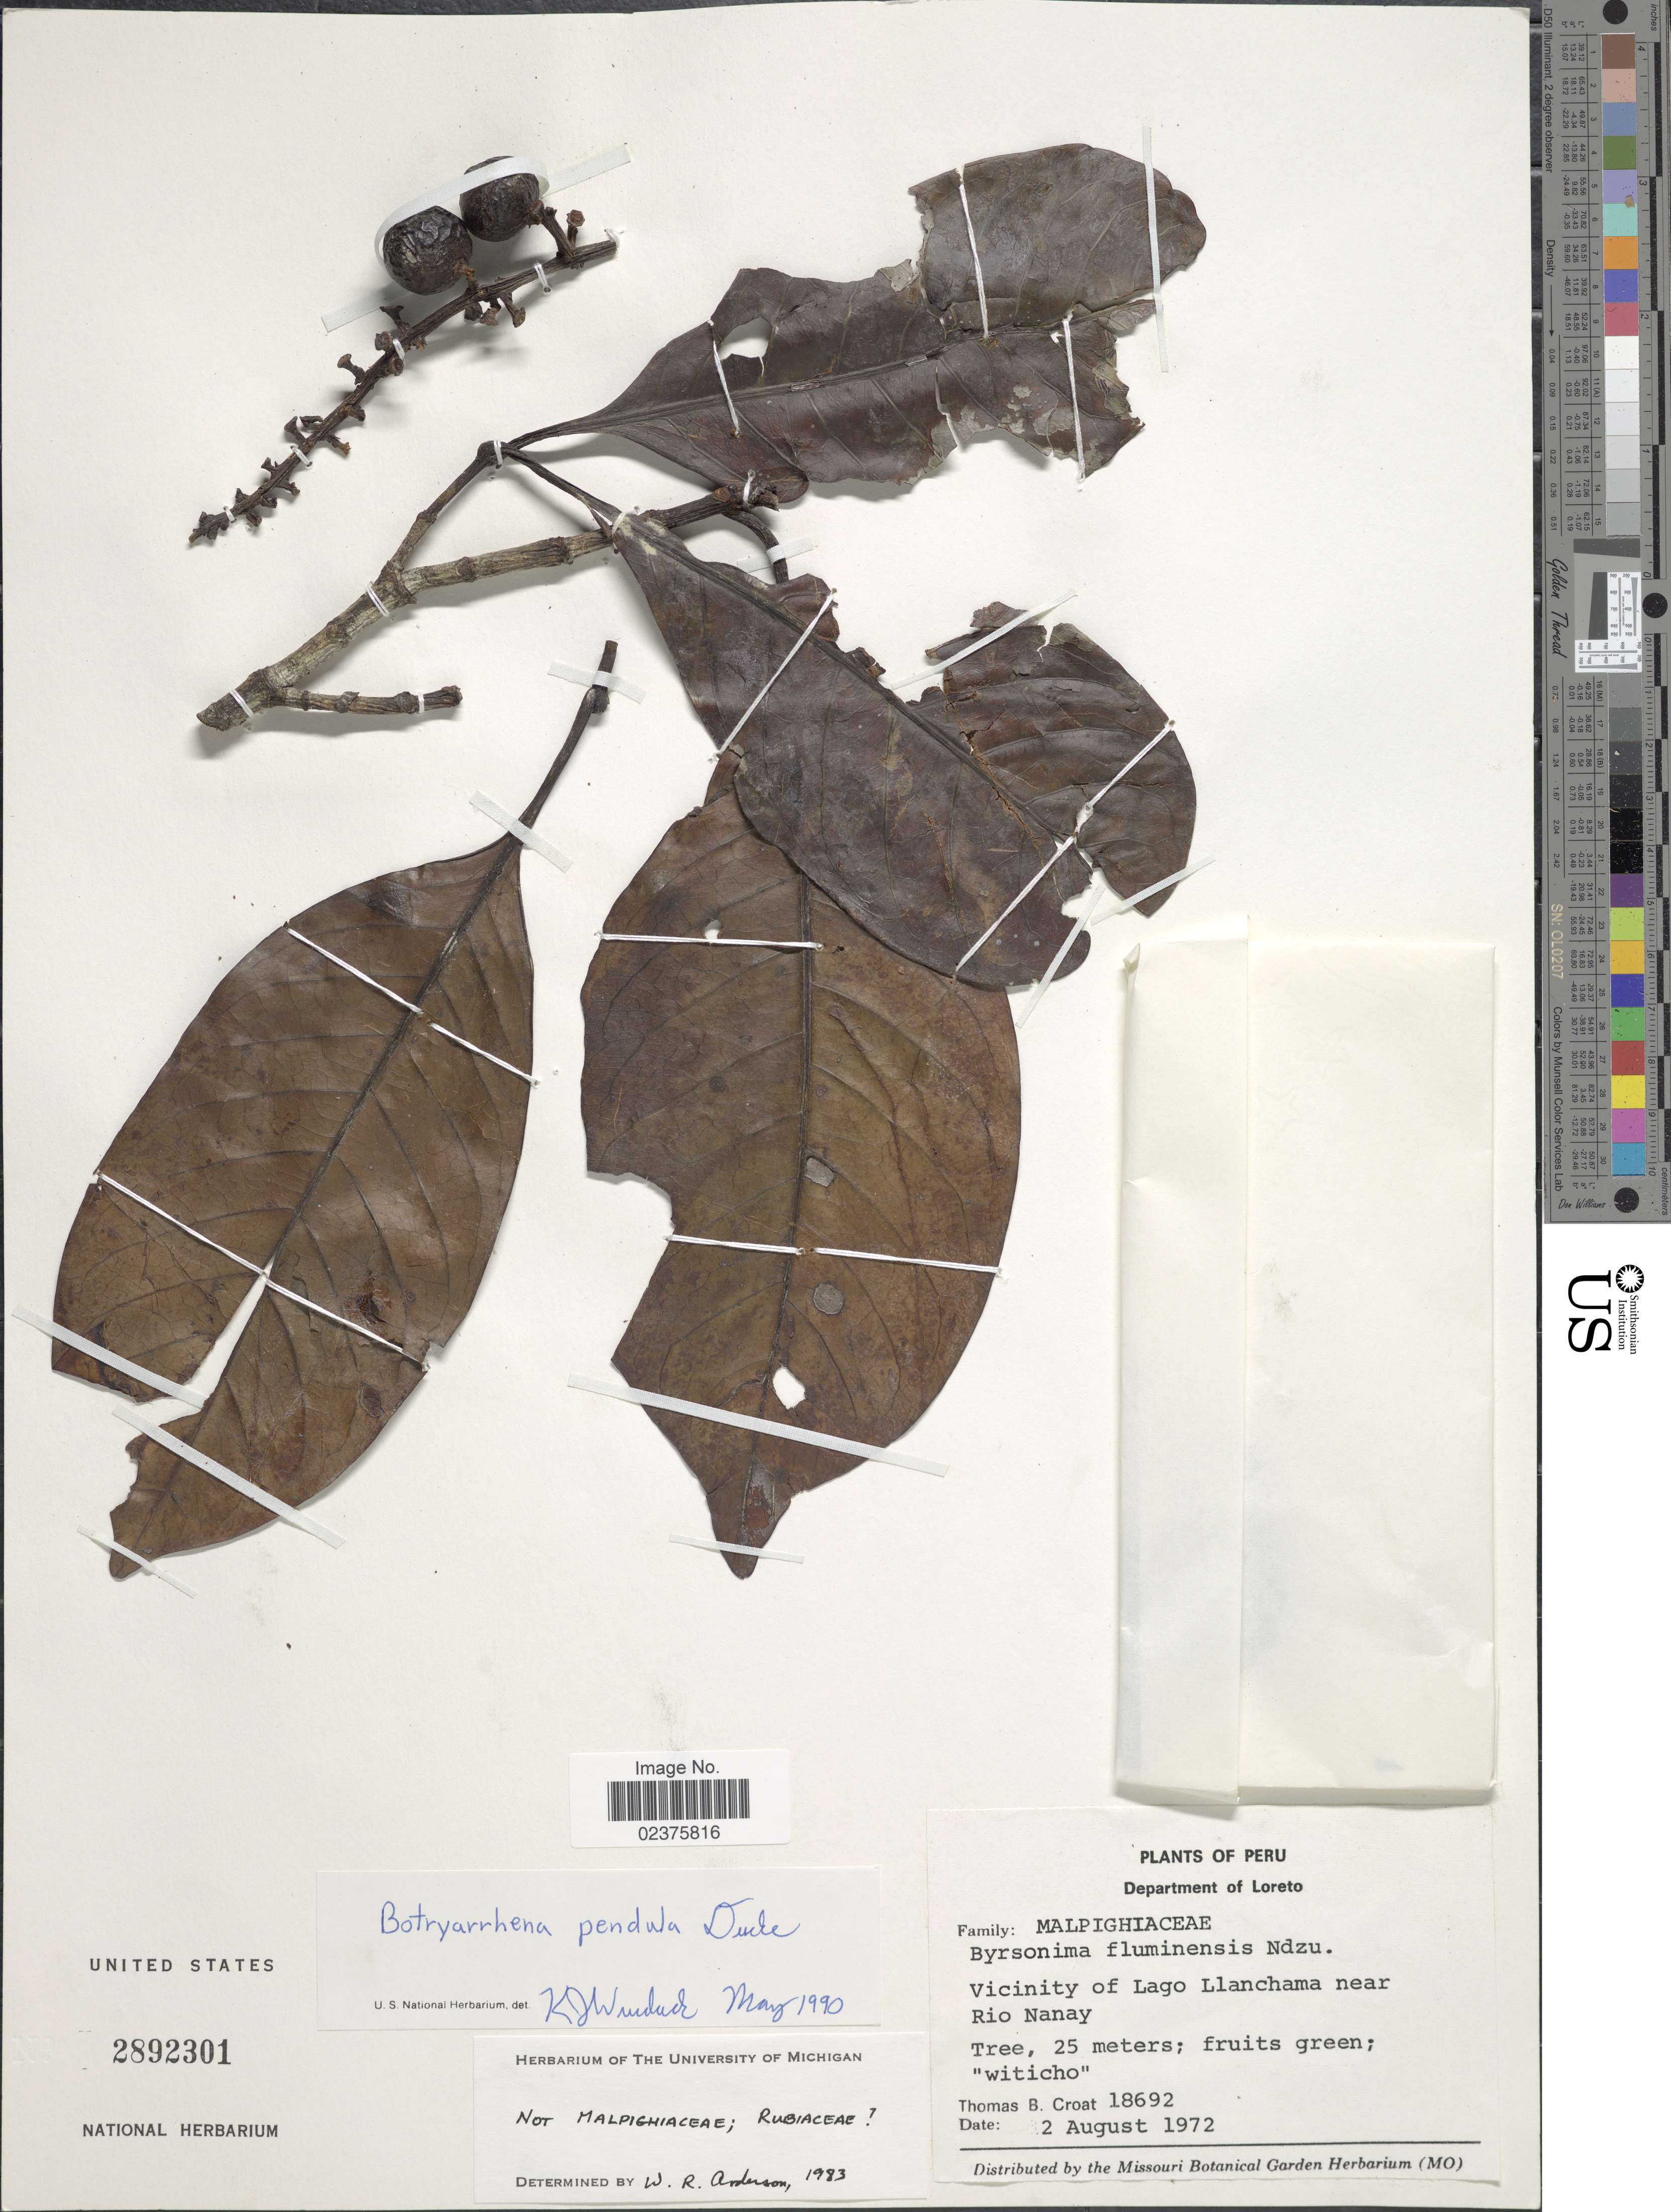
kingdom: Plantae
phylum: Tracheophyta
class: Magnoliopsida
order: Gentianales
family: Rubiaceae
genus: Botryarrhena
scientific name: Botryarrhena pendula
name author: Ducke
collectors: T. B. Croat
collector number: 18692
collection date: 1972-08-02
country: Peru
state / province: Loreto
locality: Vicinity of Lago Llanchama near Rio Nanay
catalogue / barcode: US 2892301